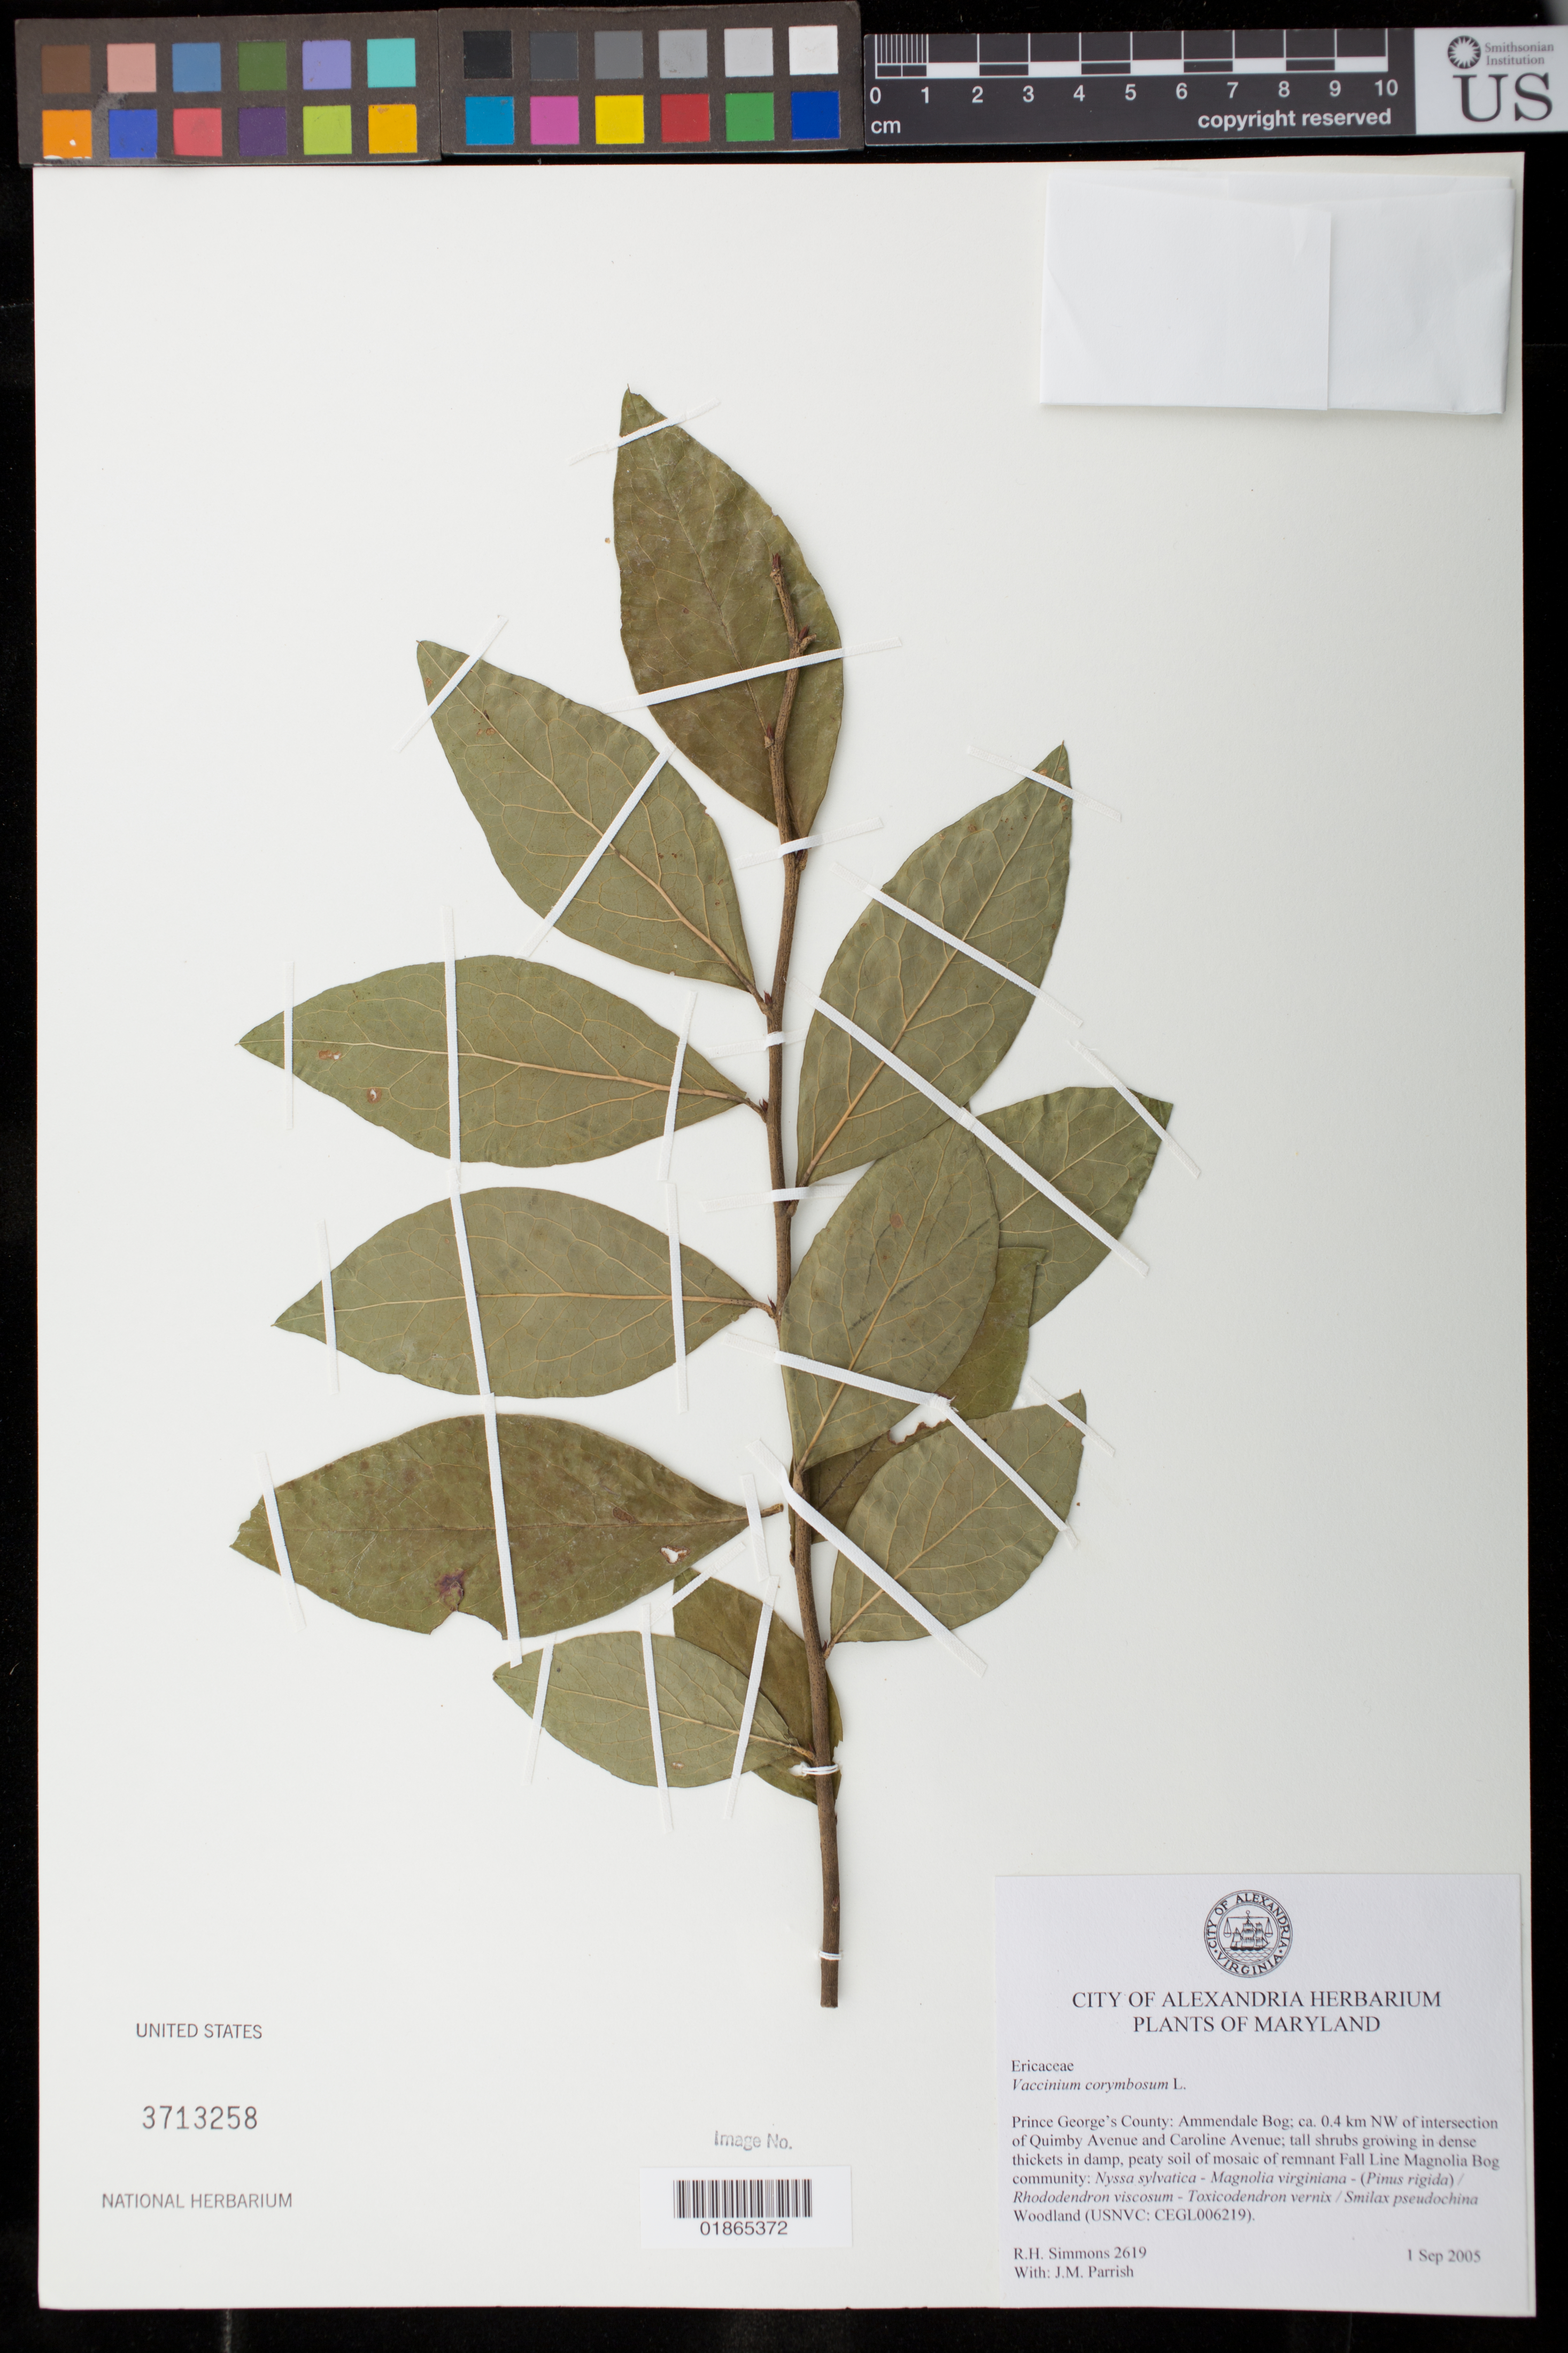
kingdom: Plantae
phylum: Tracheophyta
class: Magnoliopsida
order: Ericales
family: Ericaceae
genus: Vaccinium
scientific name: Vaccinium corymbosum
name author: L.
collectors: R. H. Simmons & J. Parrish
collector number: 2619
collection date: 2005-09-01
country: United States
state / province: Maryland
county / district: Prince George's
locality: Ammendale Bog environs, ca. 0.4 km NNW of intersection of Quimby Avenue and Caroline Avenue.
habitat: In damp, peaty soil of mosaic of remnant Fall Line Magnolia Bog.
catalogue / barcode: US 3713258